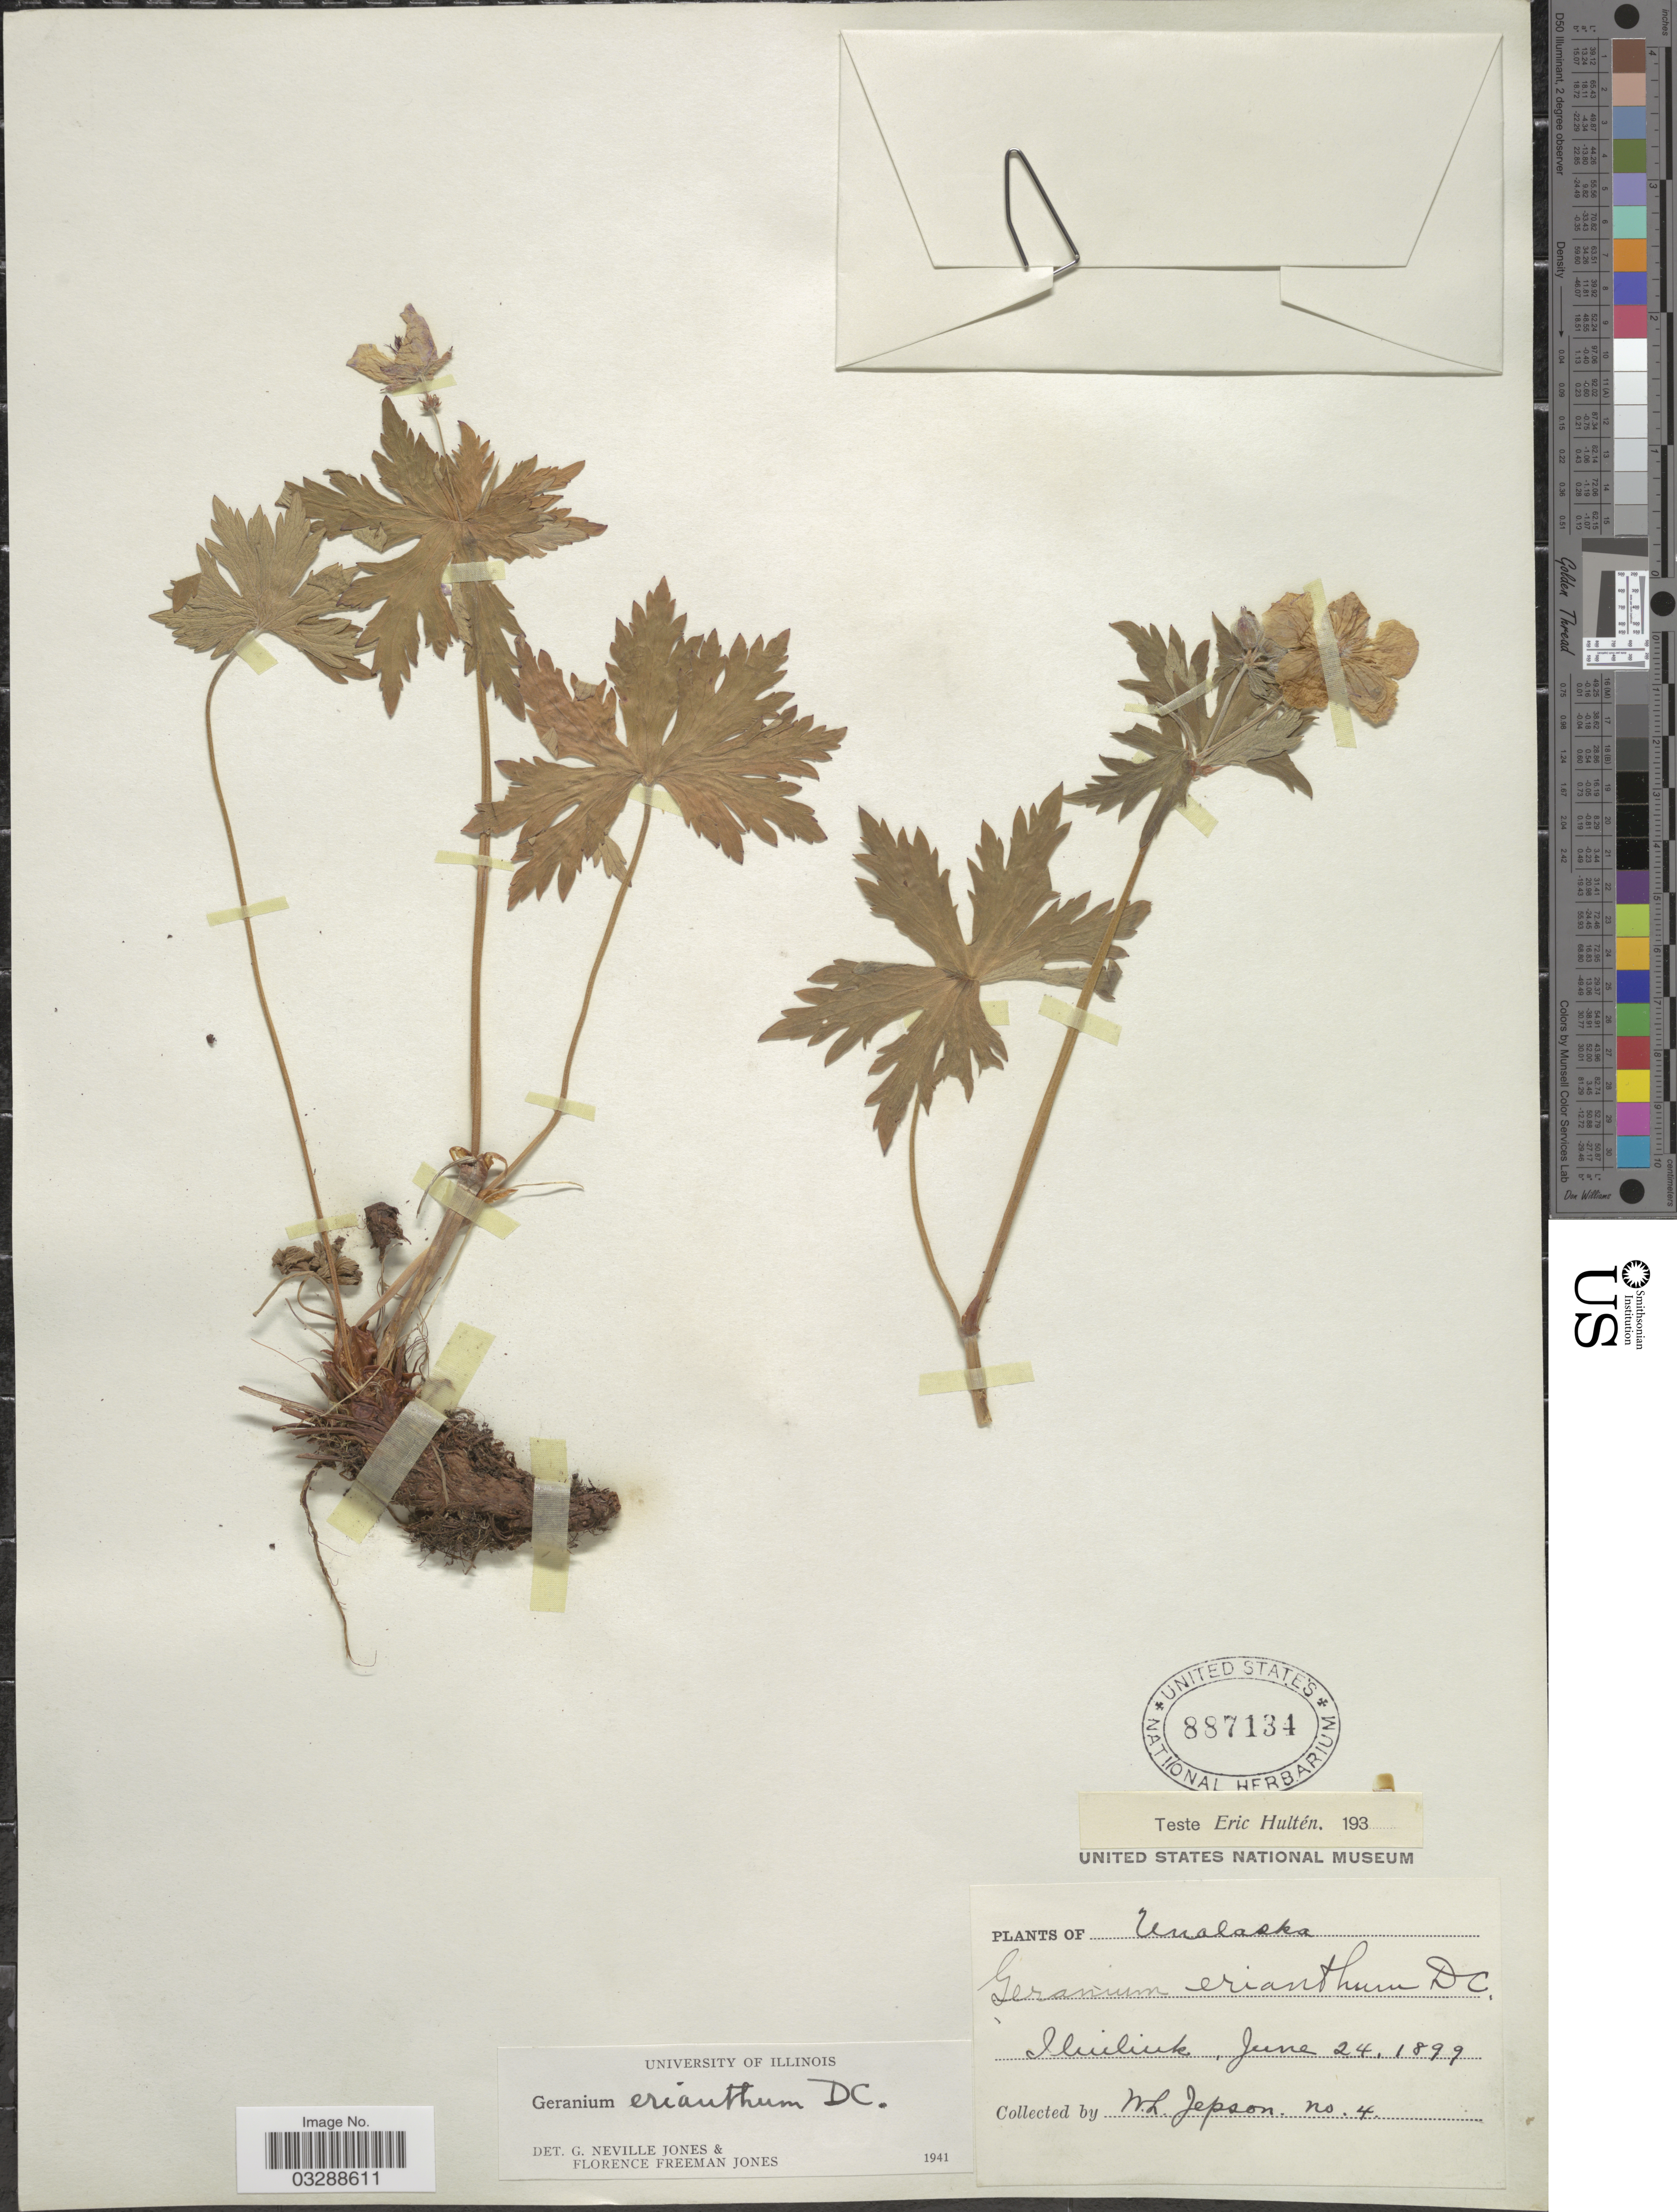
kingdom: Plantae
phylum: Tracheophyta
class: Magnoliopsida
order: Geraniales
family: Geraniaceae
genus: Geranium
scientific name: Geranium erianthum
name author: DC.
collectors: W. L. Jepson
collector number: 4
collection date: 1899-06-24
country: United States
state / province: Alaska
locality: Unalaska, Iliuliuk.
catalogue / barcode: US 887134